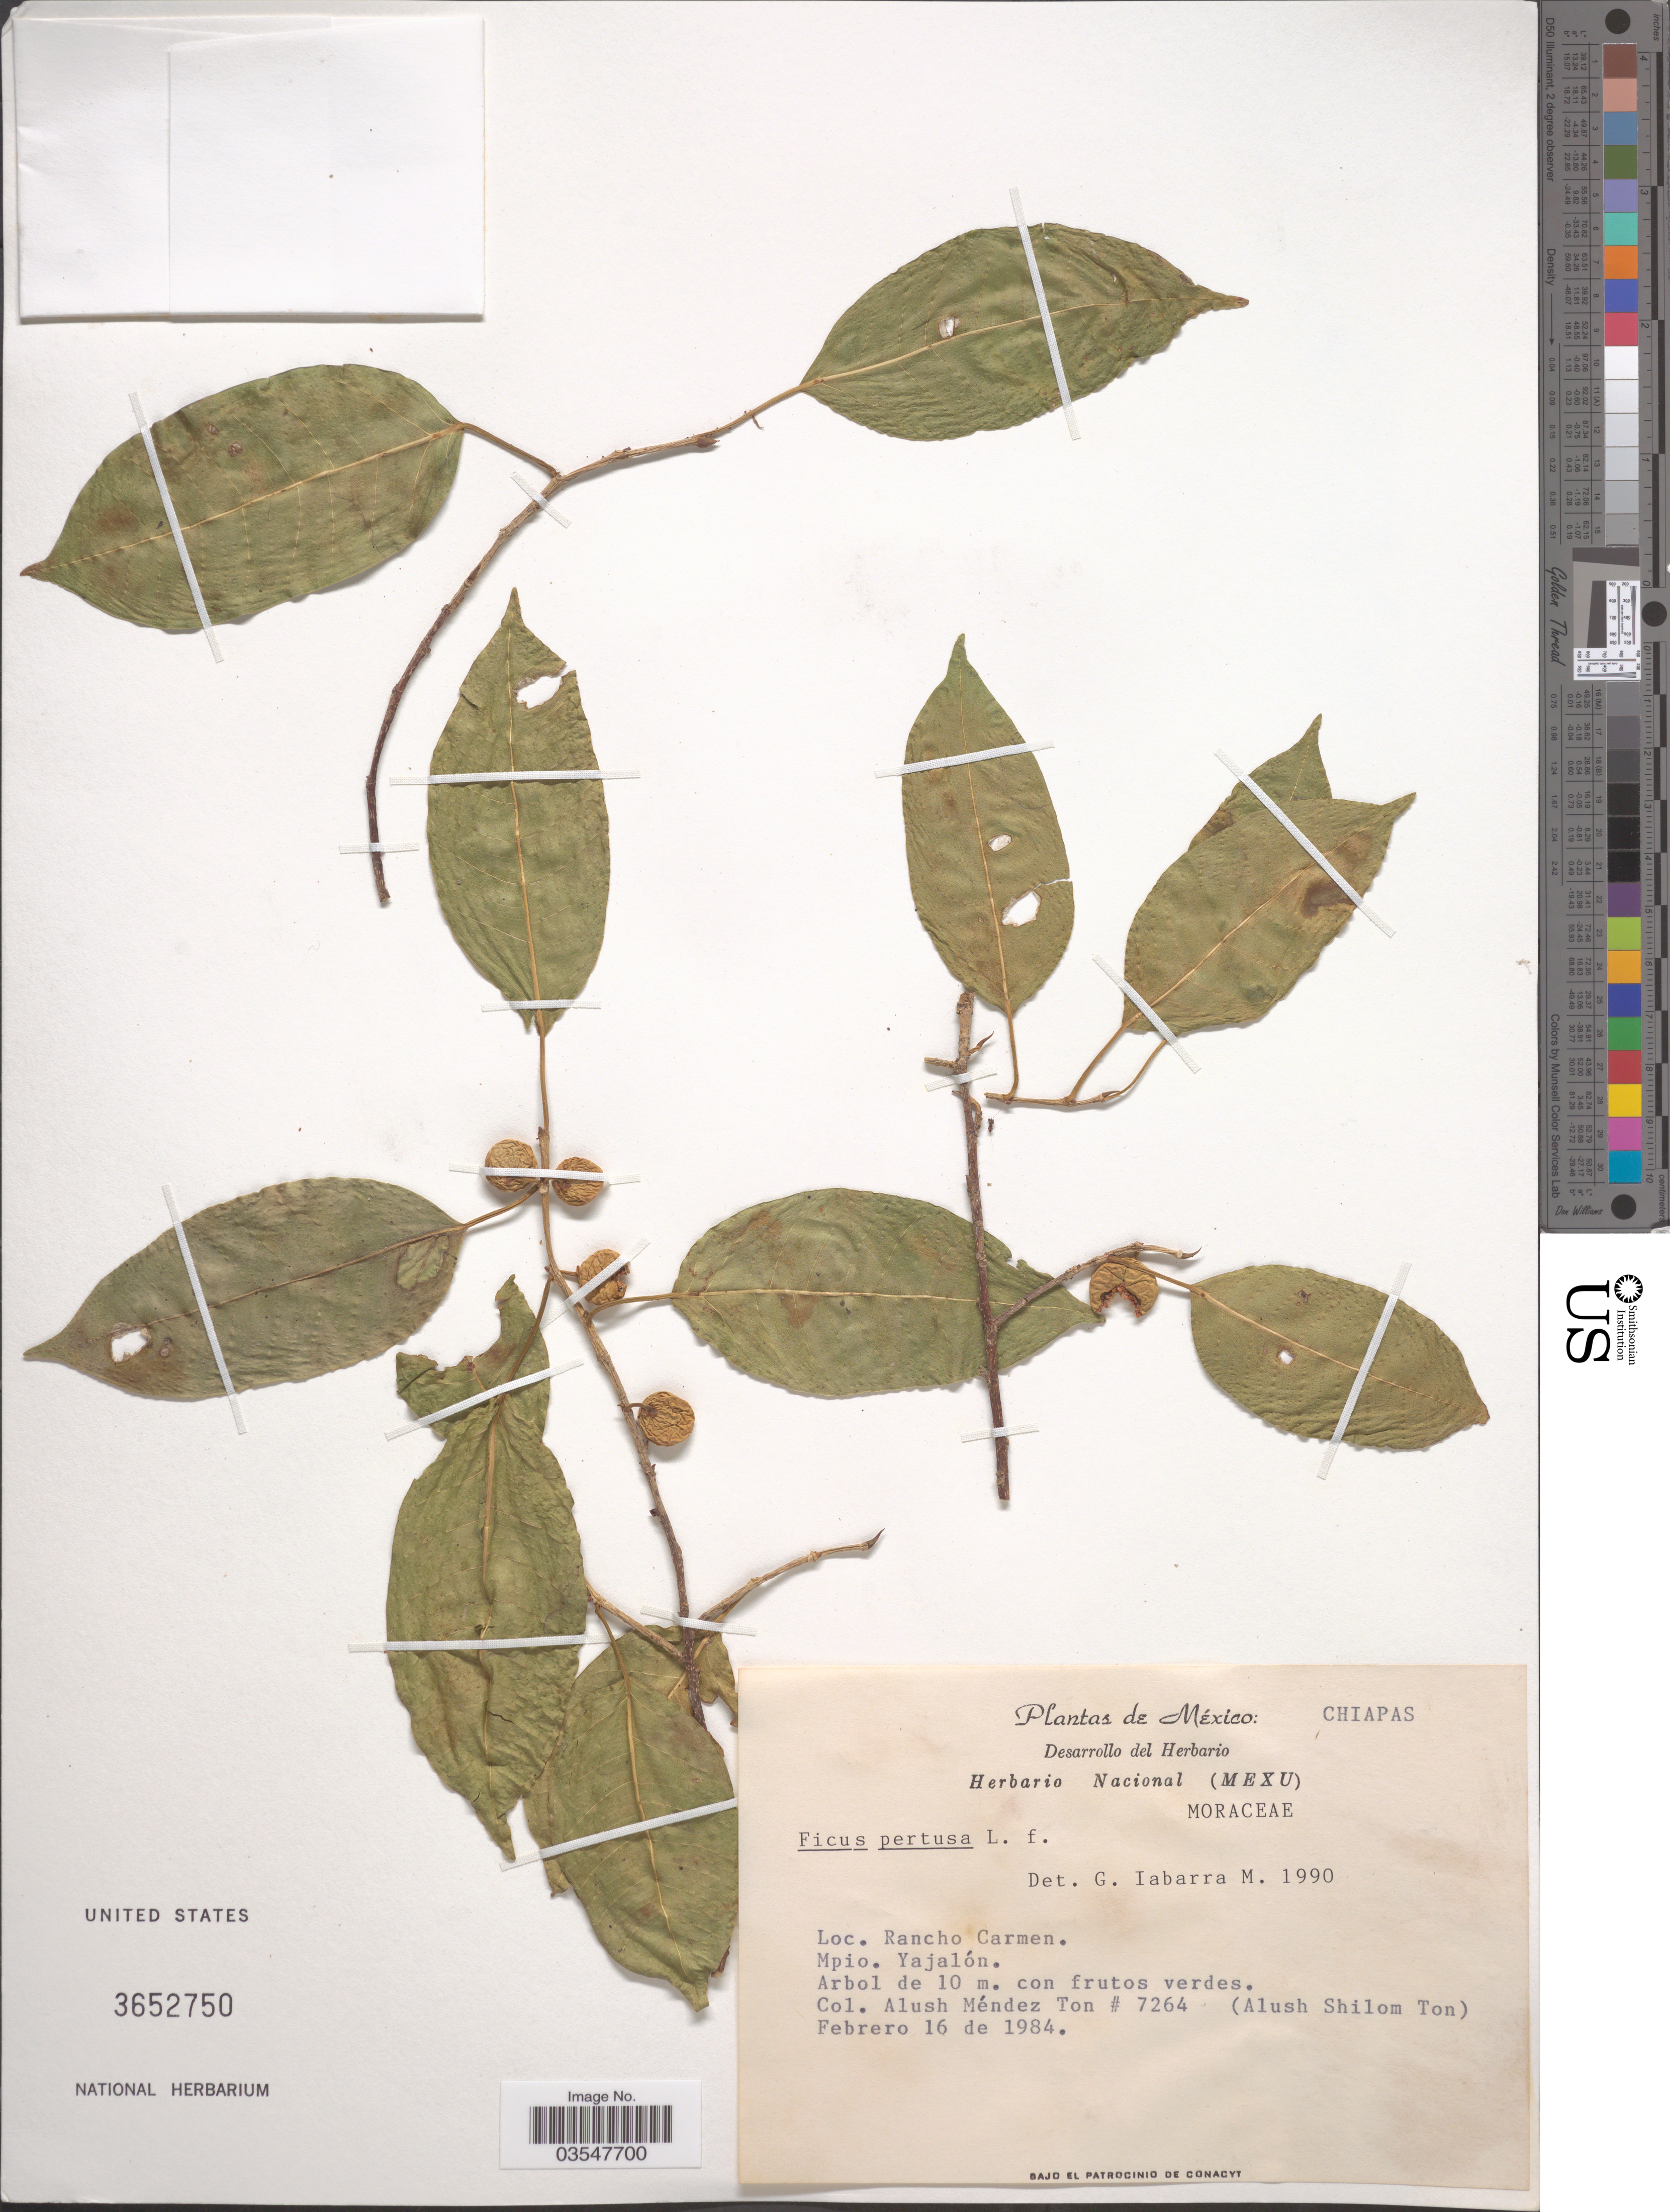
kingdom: Plantae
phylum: Tracheophyta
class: Magnoliopsida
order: Rosales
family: Moraceae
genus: Ficus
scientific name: Ficus padifolia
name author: Kunth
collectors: A. Méndez Ton & A. M. Ton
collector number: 7264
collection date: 1984-02-16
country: Mexico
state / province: Chiapas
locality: Rancho Carmen. Mpio. Yajalón.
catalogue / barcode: US 3652750